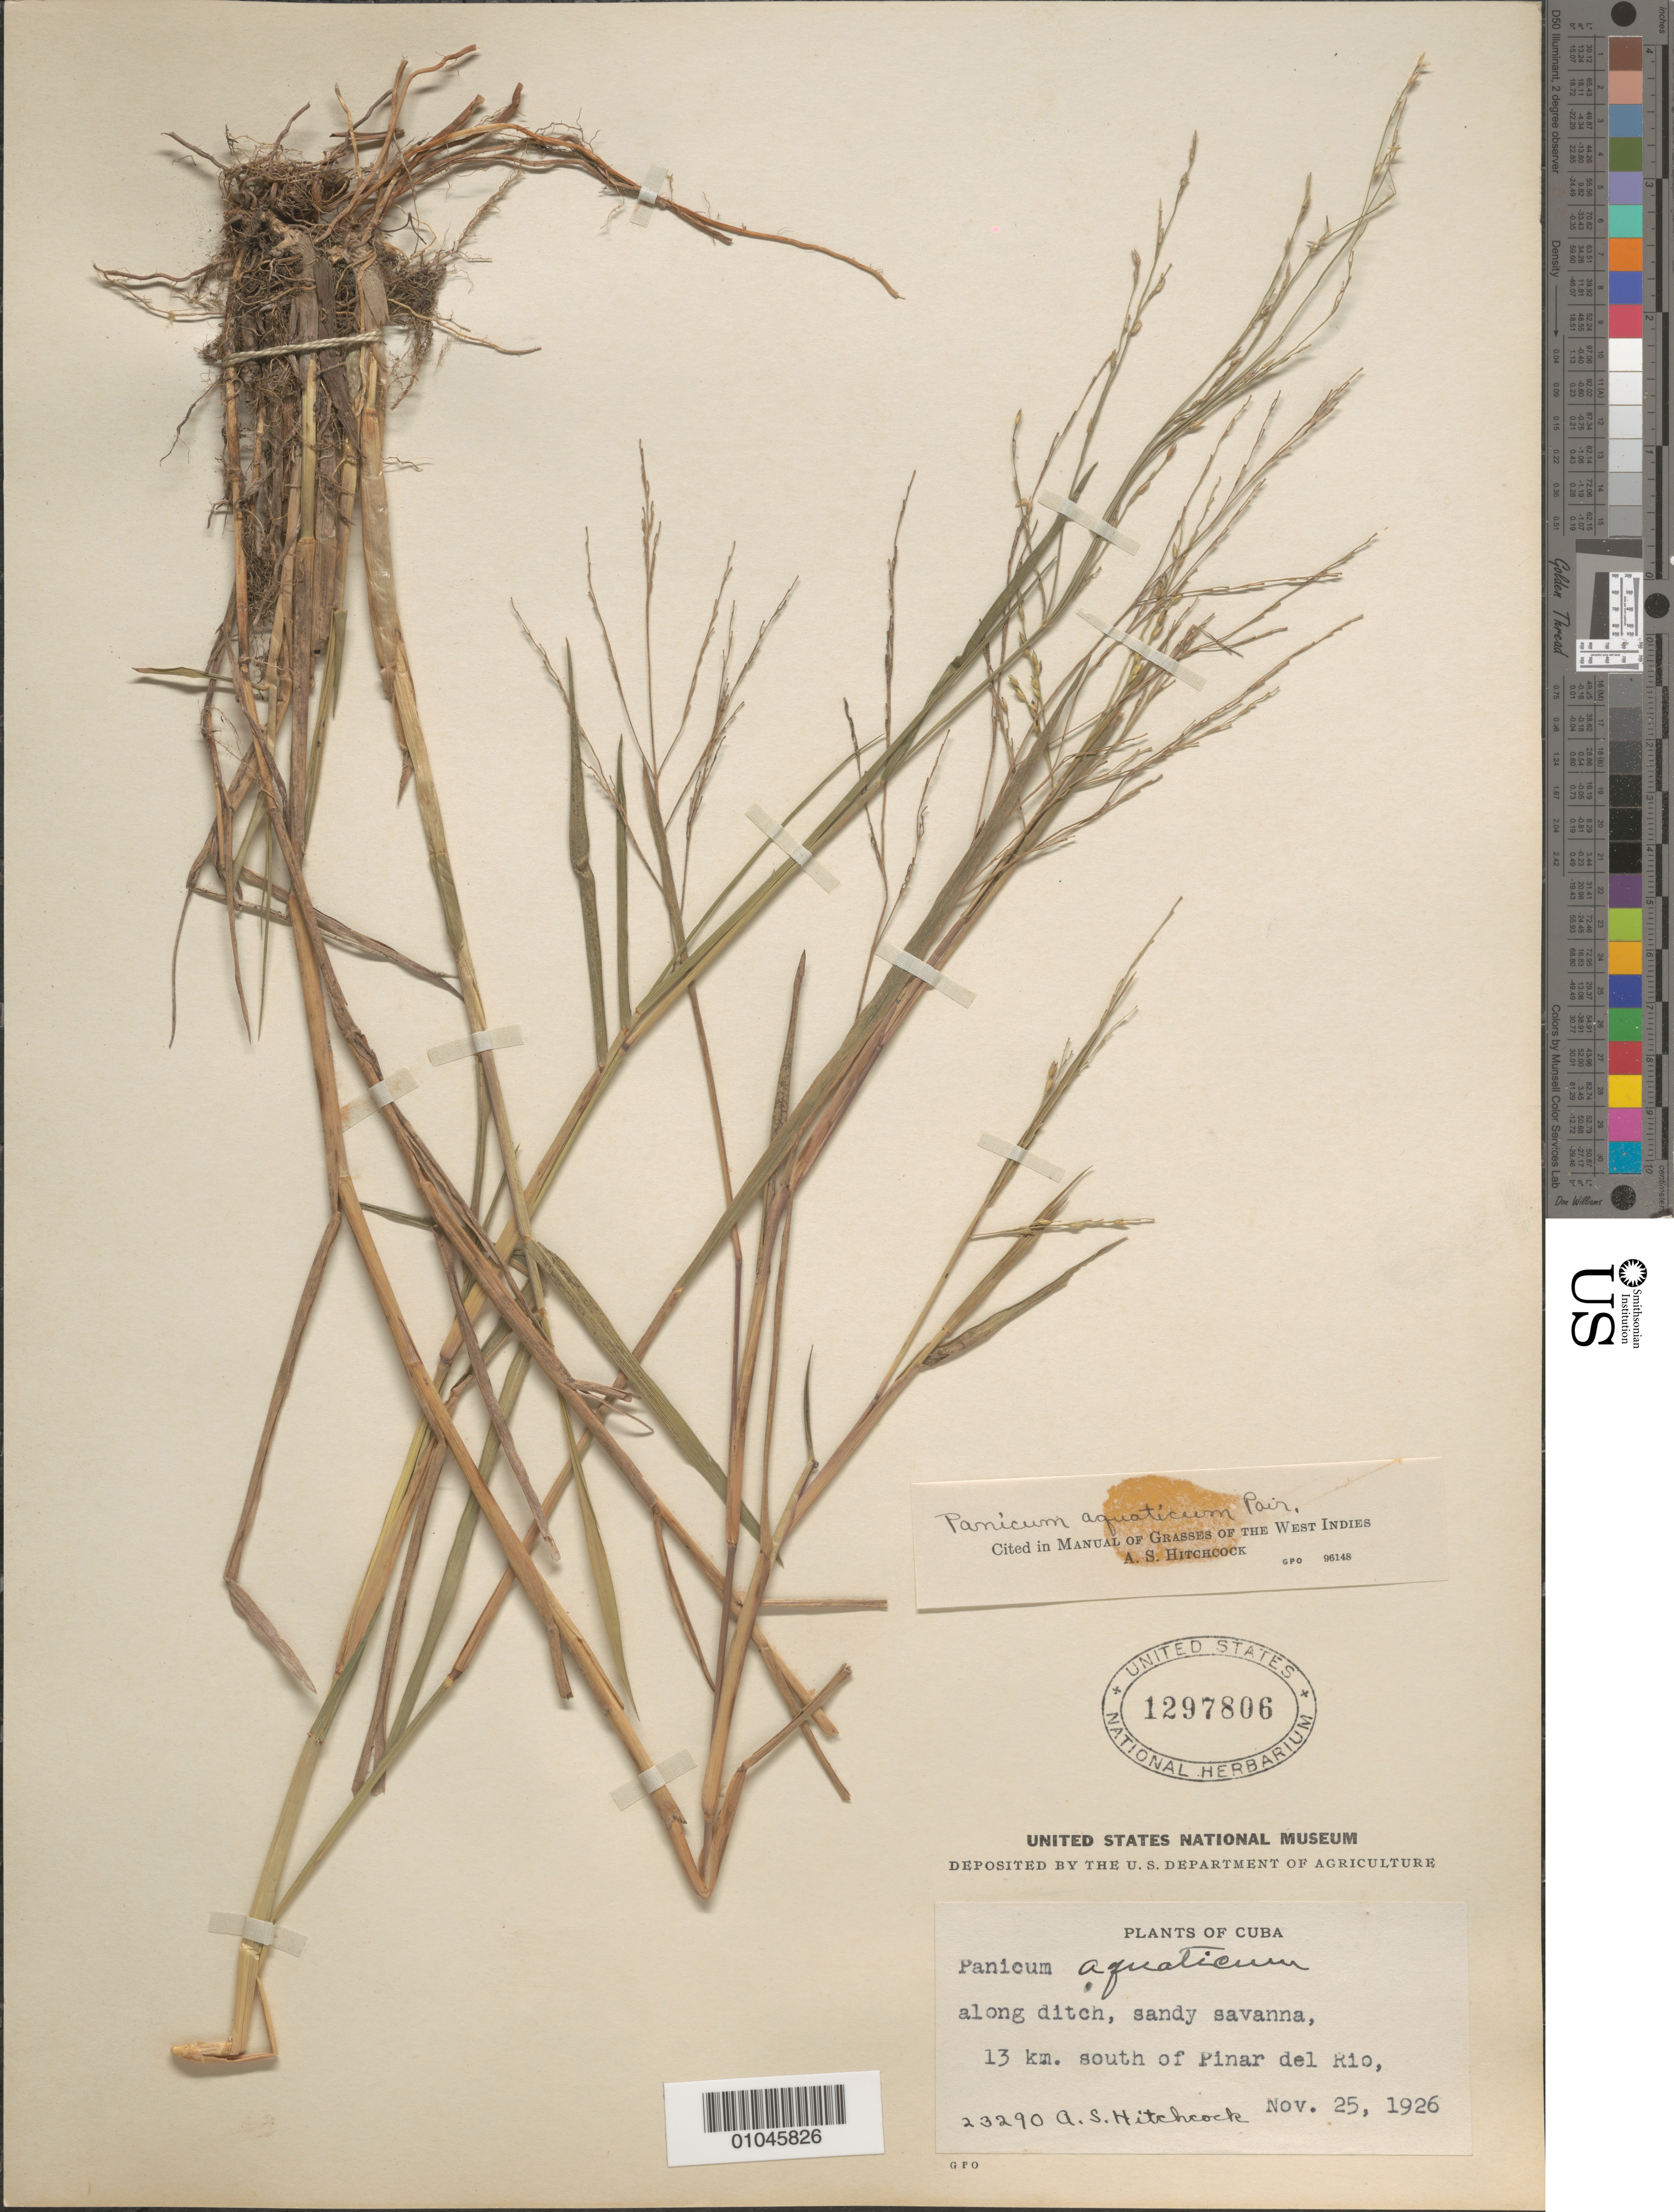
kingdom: Plantae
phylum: Tracheophyta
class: Liliopsida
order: Poales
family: Poaceae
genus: Panicum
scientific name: Panicum aquaticum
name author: Poir.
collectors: A. S. Hitchcock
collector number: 23290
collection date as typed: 25 Nov 1926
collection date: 1926-11-25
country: Cuba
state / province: Pinar del Rio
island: Cuba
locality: Along ditch, sandy savanna 13km S of Pinar del Rio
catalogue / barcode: US 1297806